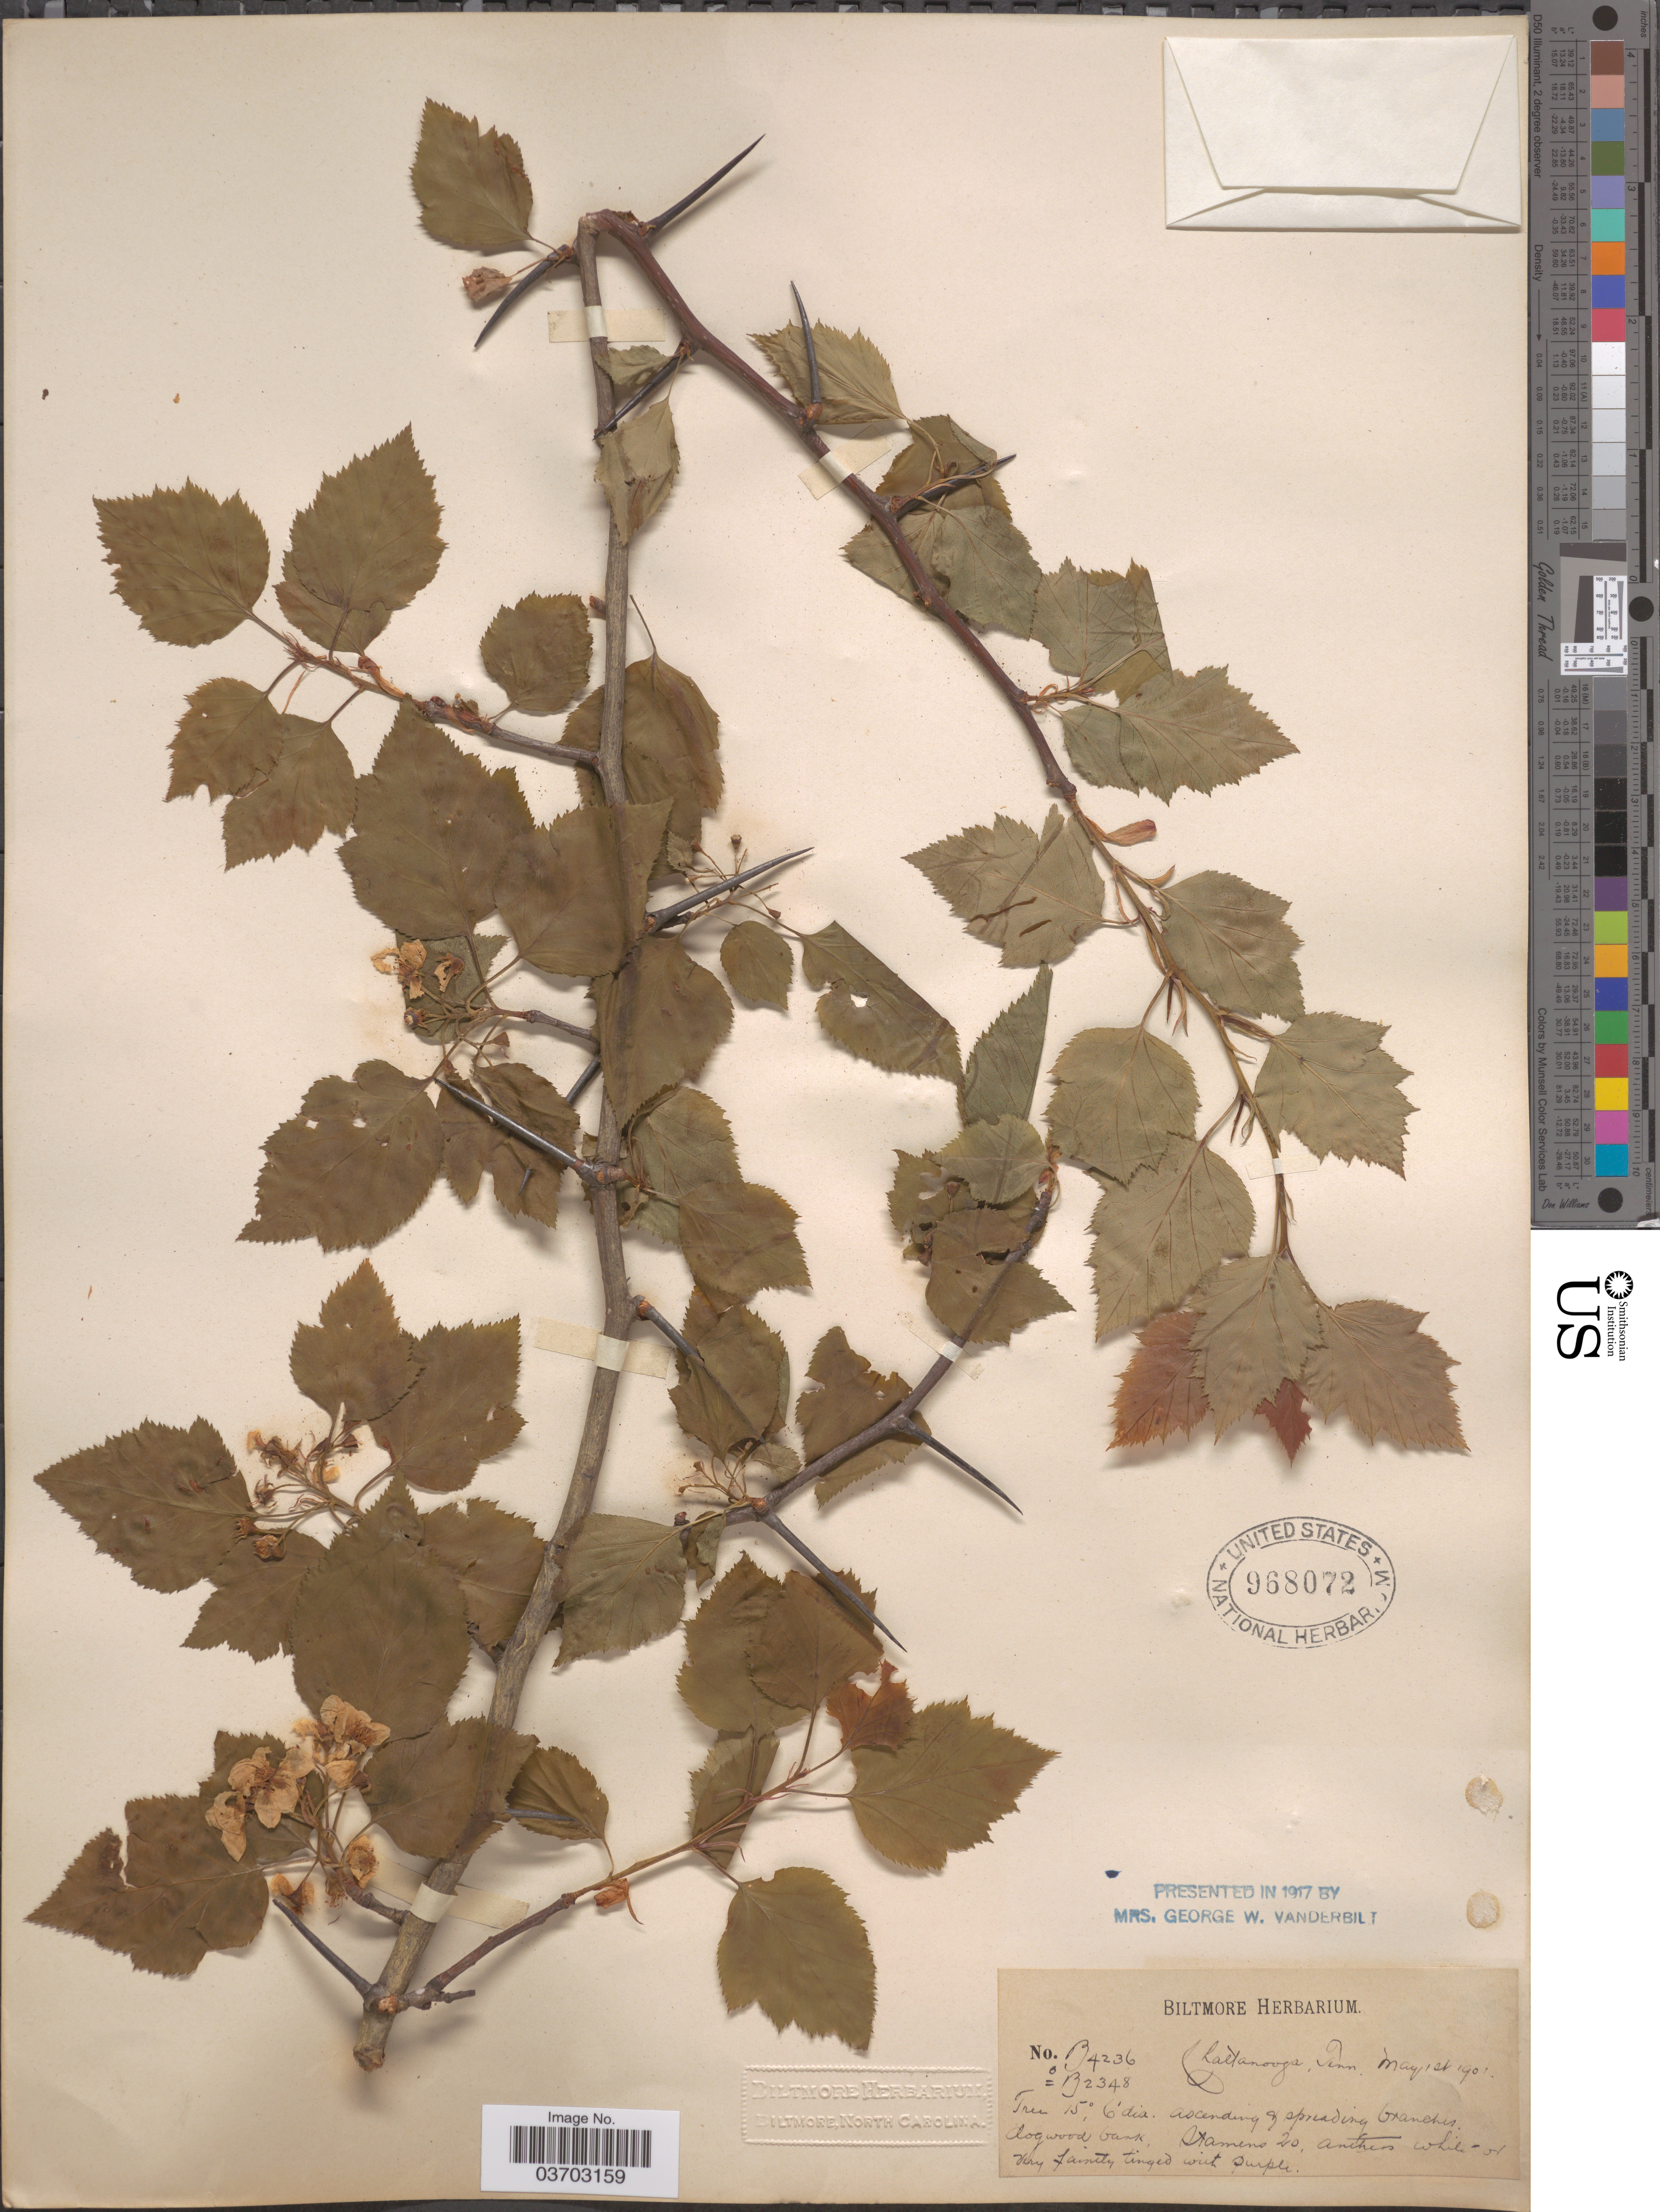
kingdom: Plantae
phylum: Tracheophyta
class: Magnoliopsida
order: Rosales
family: Rosaceae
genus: Crataegus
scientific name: Crataegus sp.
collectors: ex herb. Biltmore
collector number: B4236=B2348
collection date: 1901-05-01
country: United States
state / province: Tennessee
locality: Chattanooga.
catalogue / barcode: US 968072